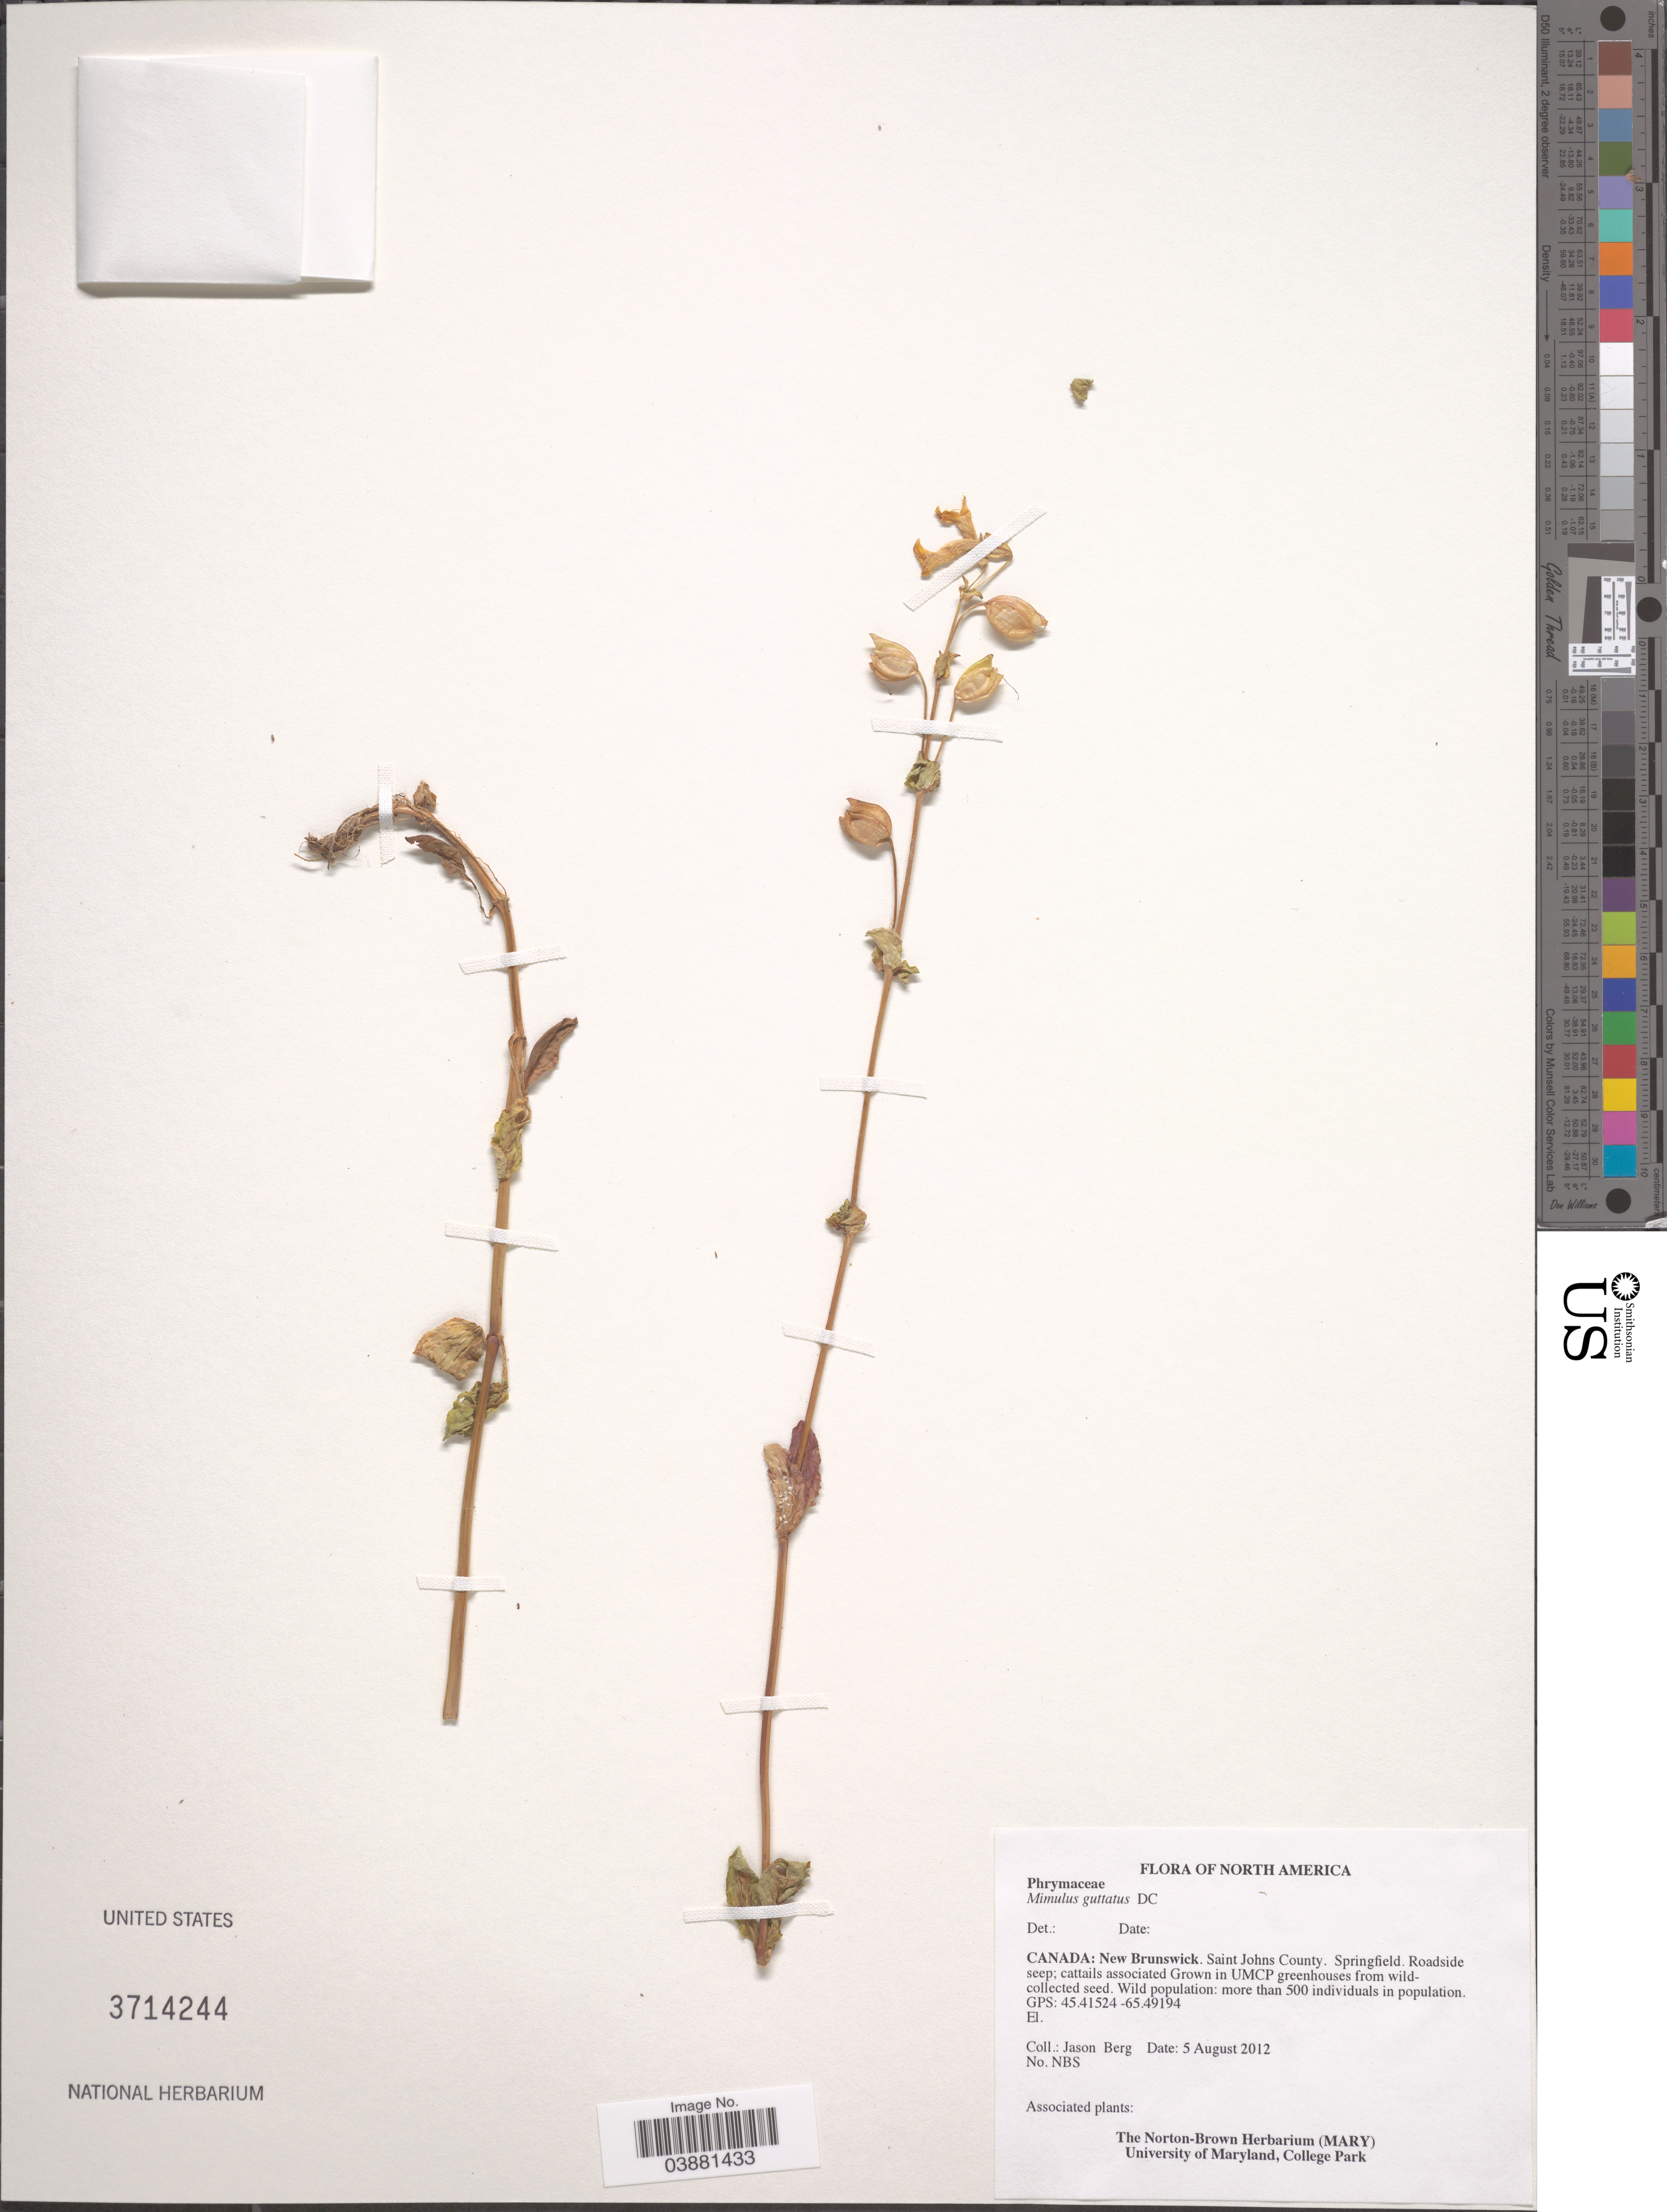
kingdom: Plantae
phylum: Tracheophyta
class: Magnoliopsida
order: Lamiales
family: Phrymaceae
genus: Mimulus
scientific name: Mimulus guttatus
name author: DC.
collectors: J. Berg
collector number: NBS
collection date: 2012-08-05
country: Canada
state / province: New Brunswick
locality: Saint Johns County. Springfield. Roadside seep. GPS: 45.41524 -65.49194.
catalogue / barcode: US 3714244